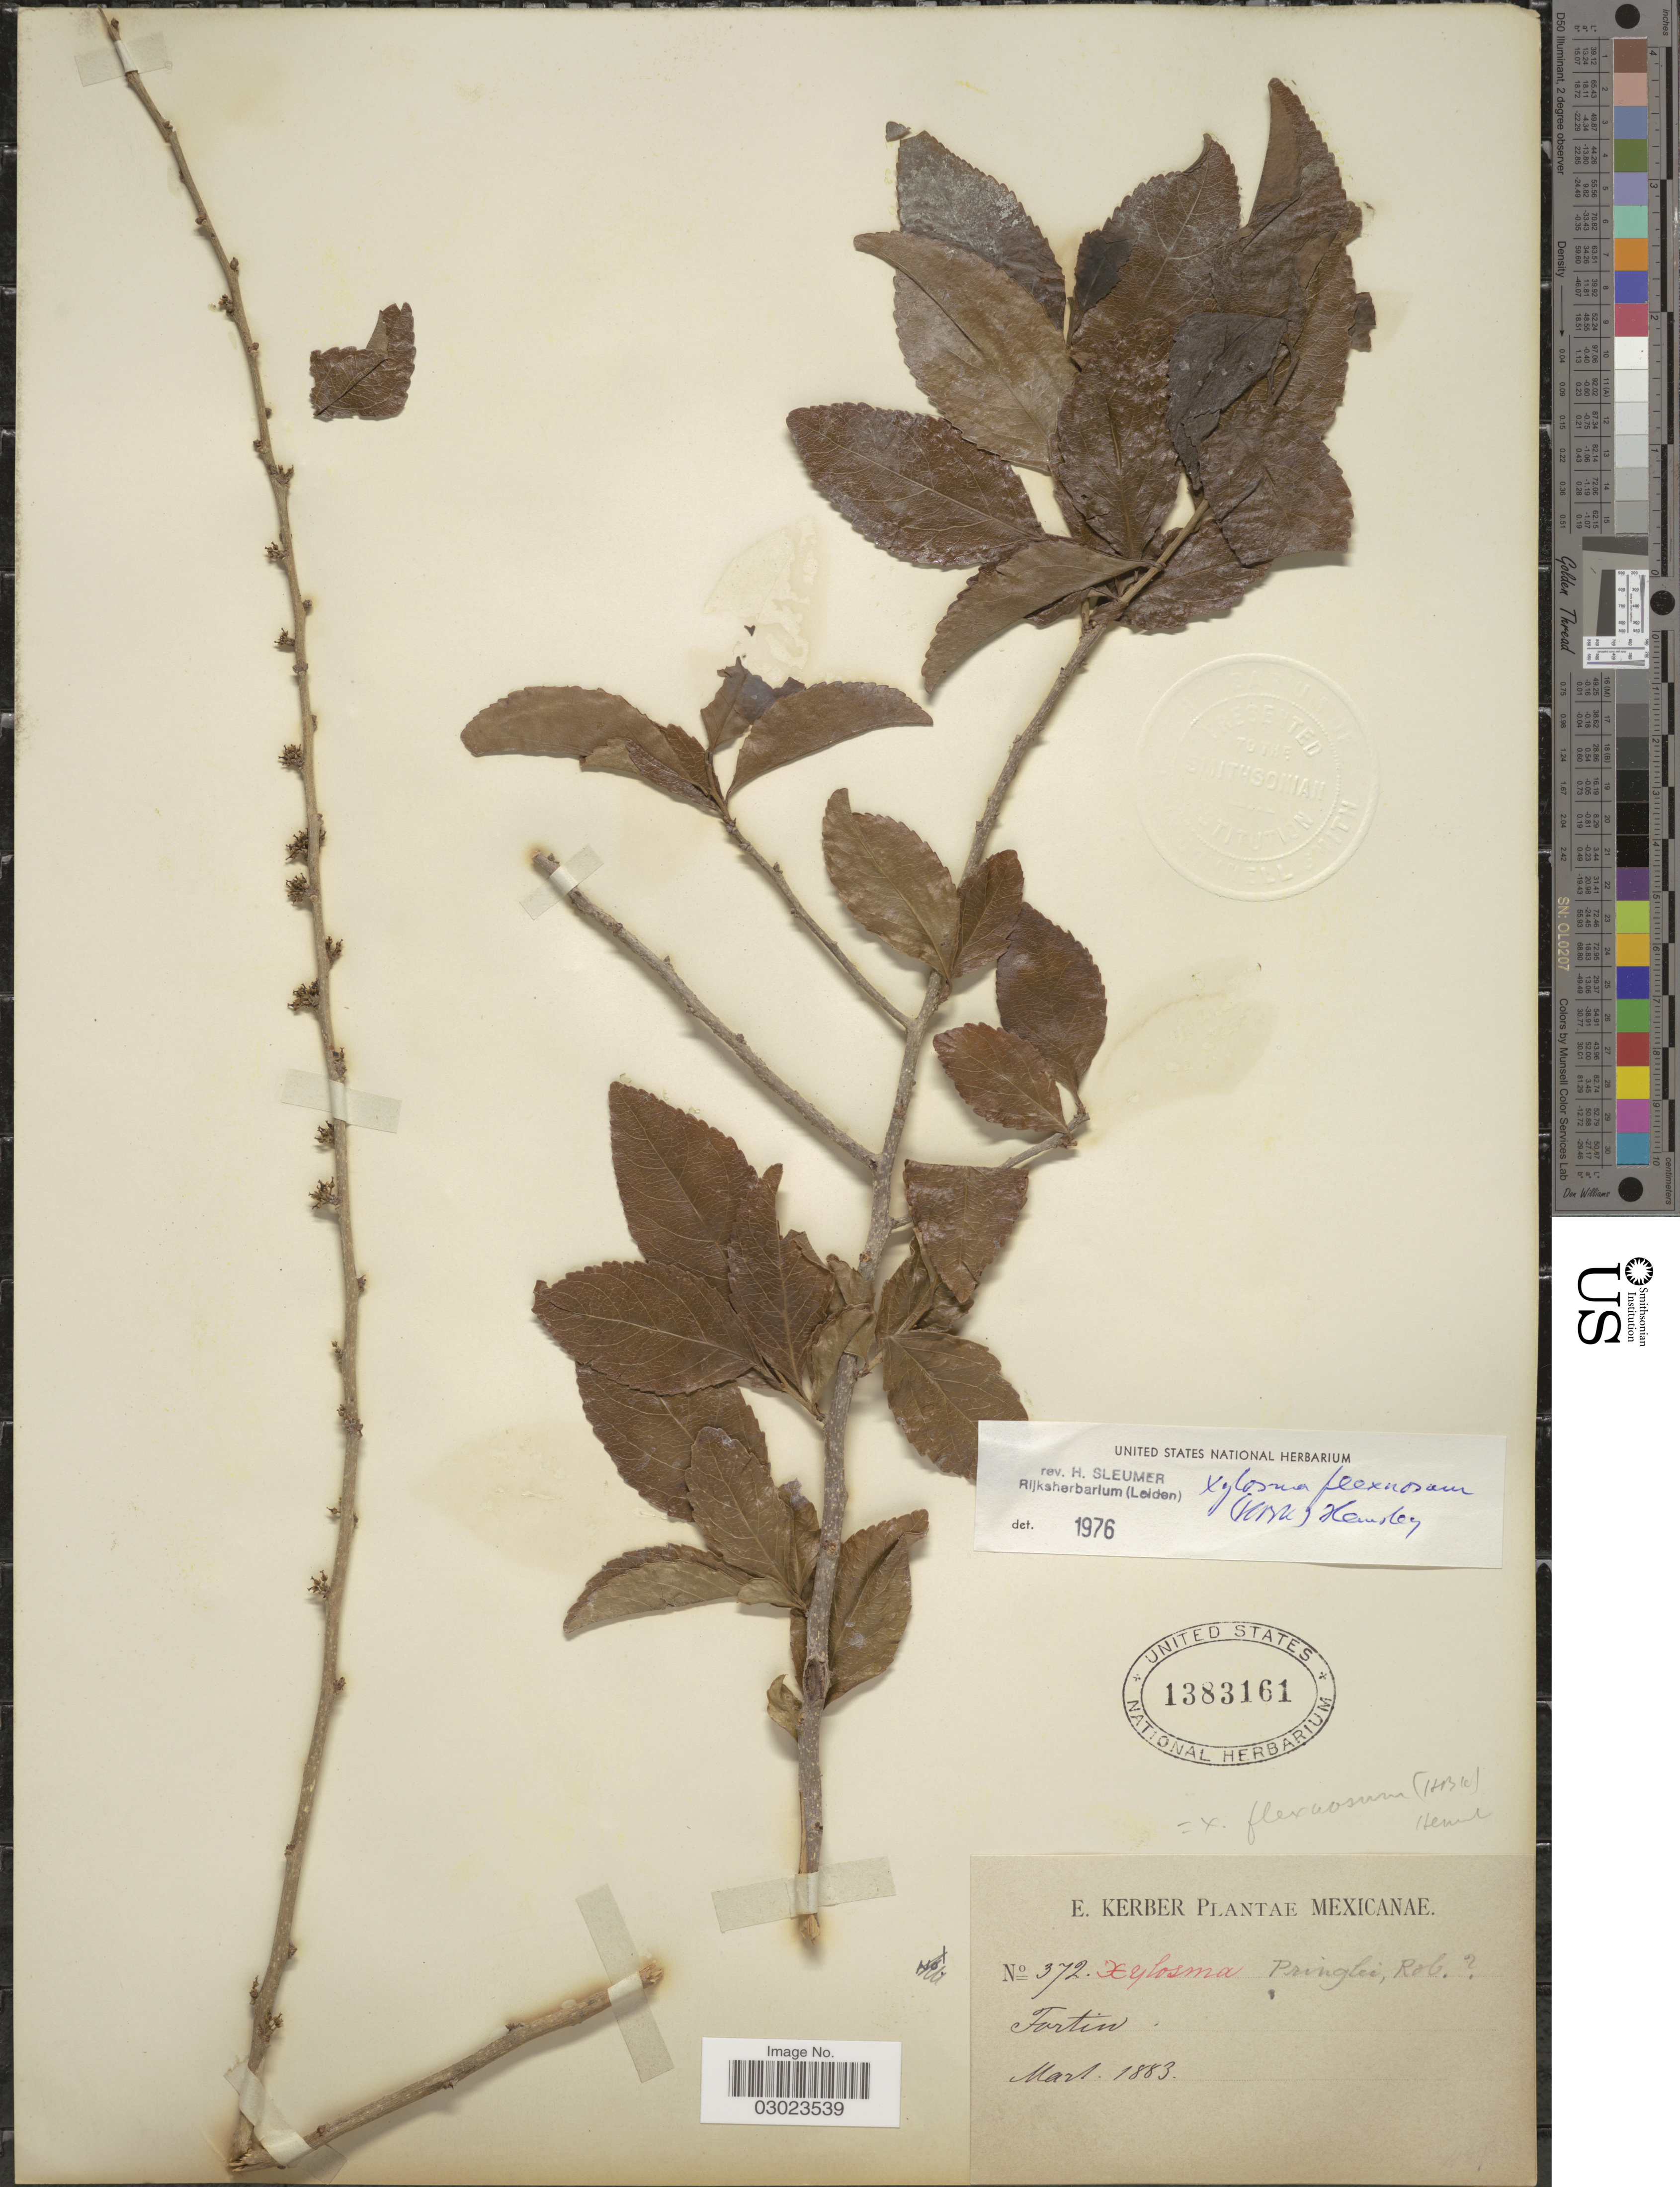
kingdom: Plantae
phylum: Tracheophyta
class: Magnoliopsida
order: Malpighiales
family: Salicaceae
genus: Xylosma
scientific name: Xylosma flexuosa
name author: (Kunth) Hemsl.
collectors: E. Kerber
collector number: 372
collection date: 1883-03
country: Mexico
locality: Fortin.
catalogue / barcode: US 1383161